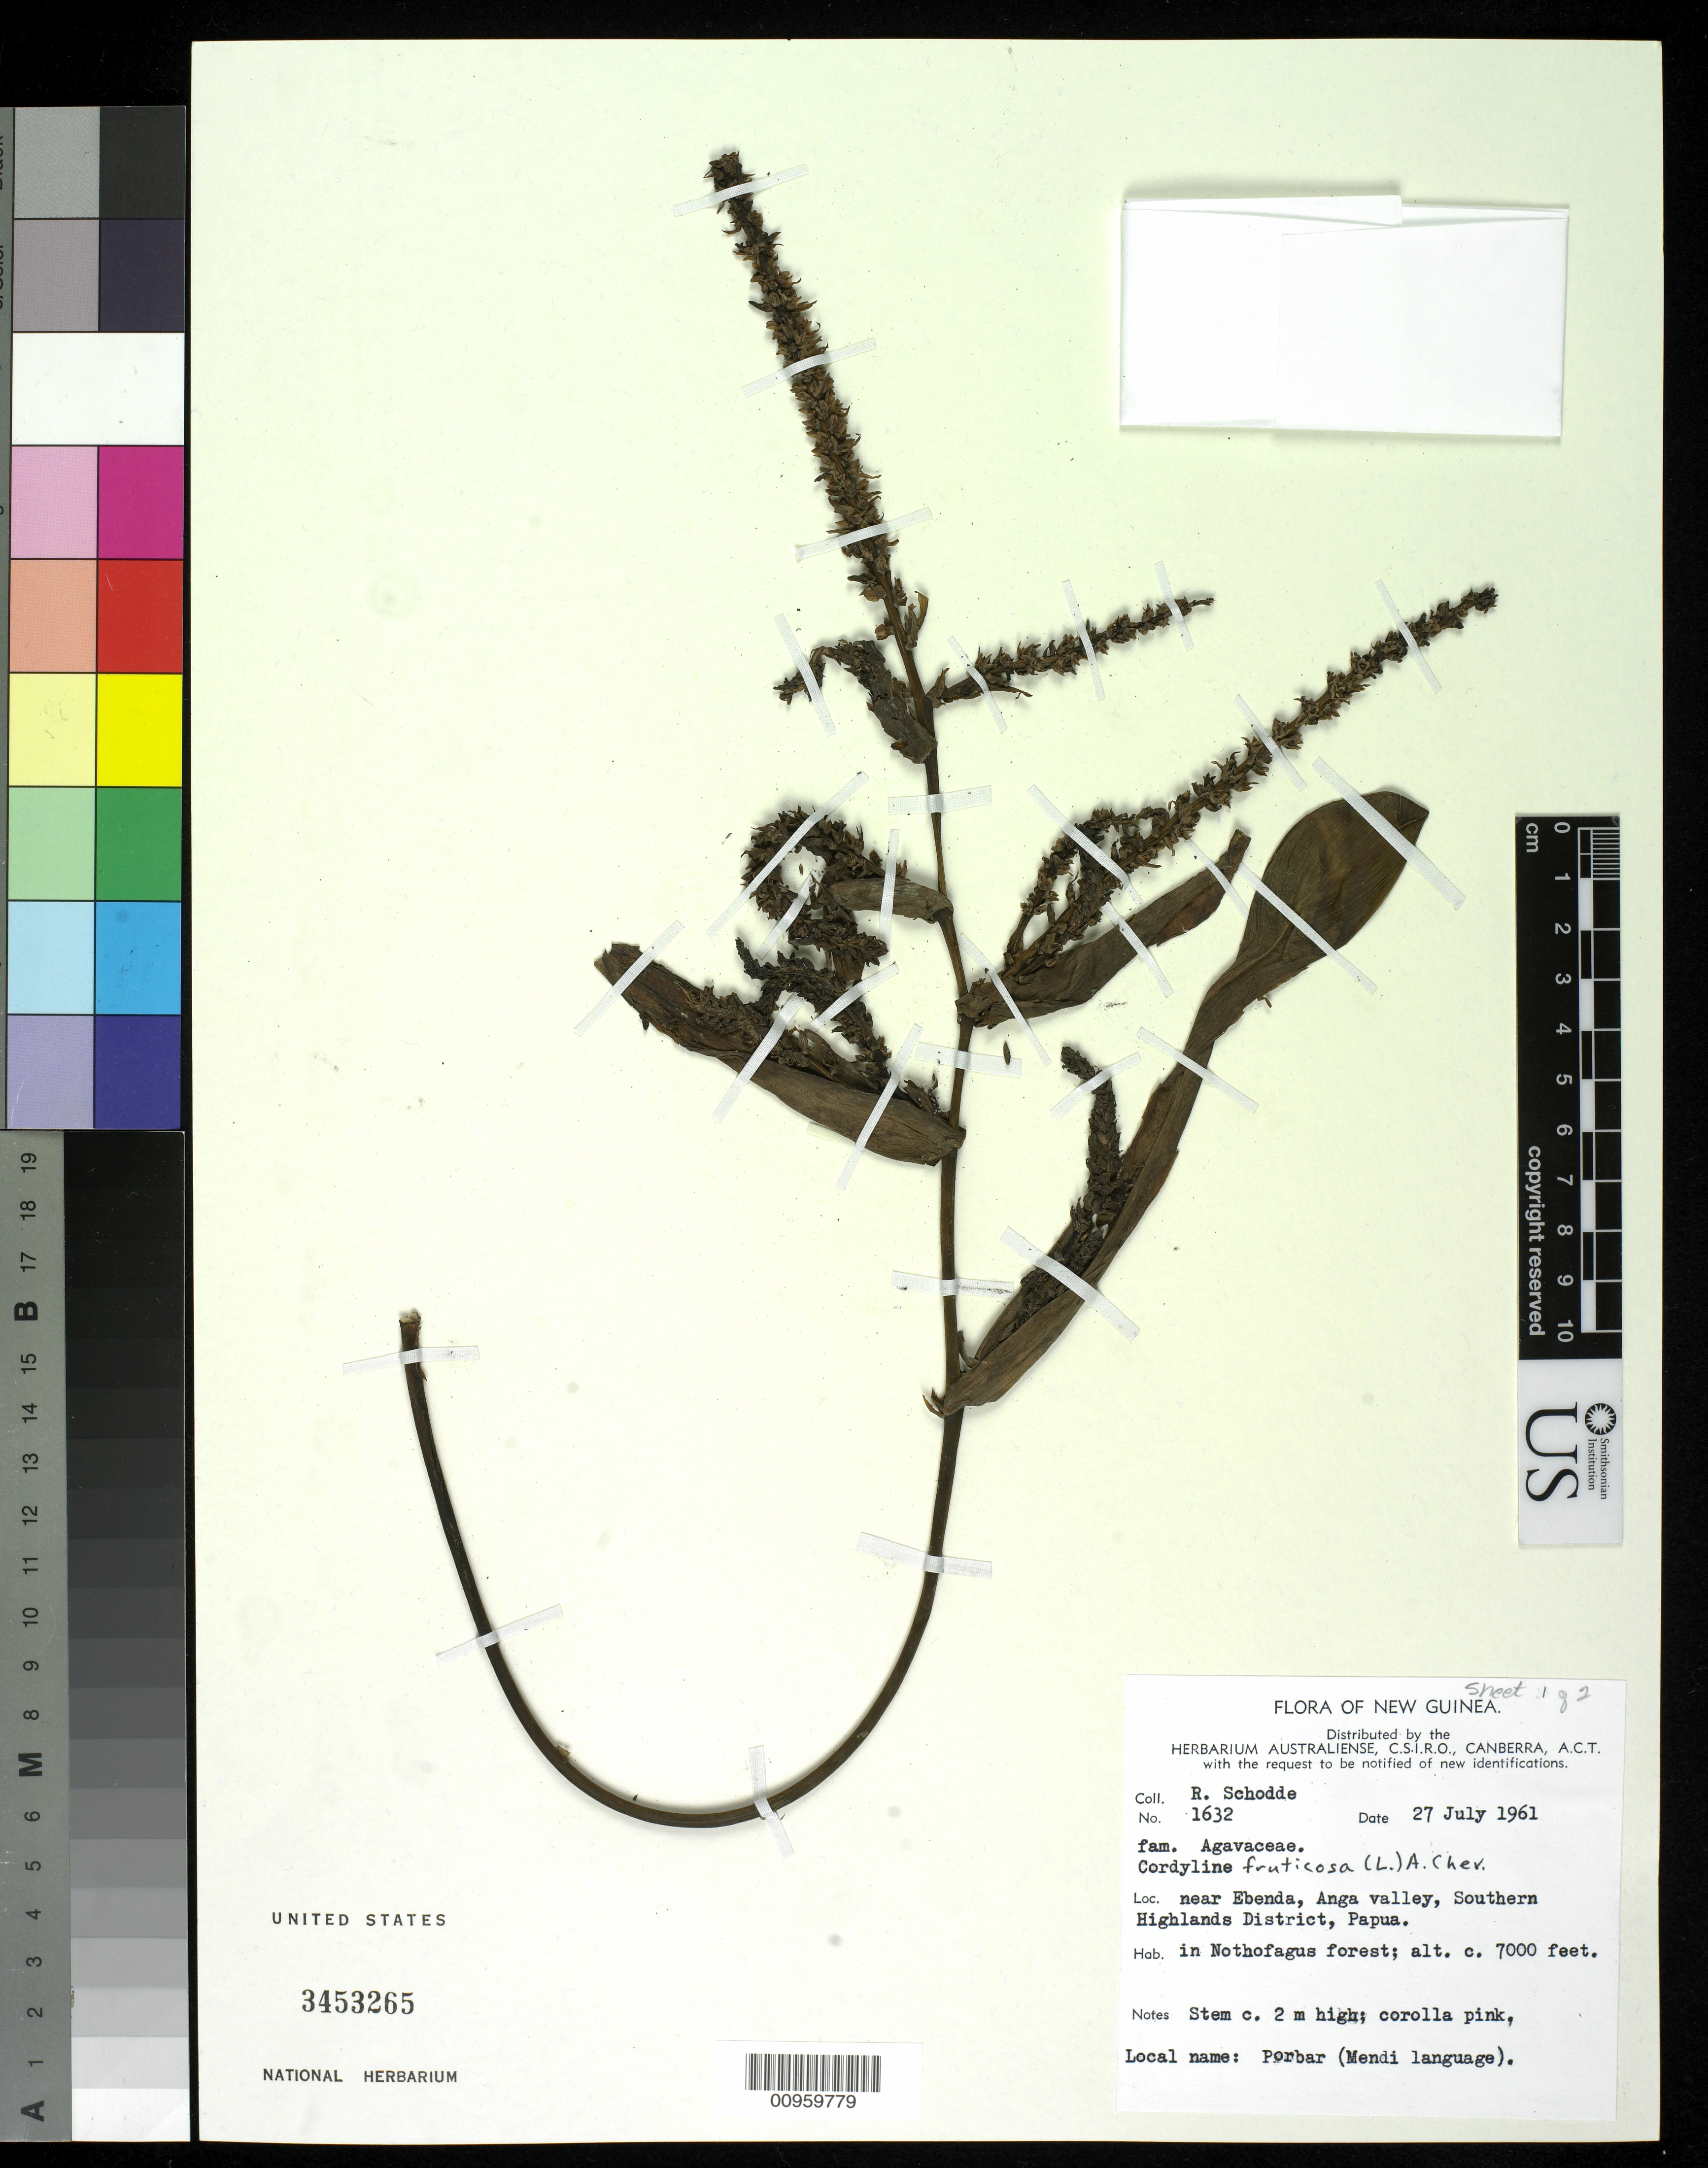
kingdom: Plantae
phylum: Tracheophyta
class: Liliopsida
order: Asparagales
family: Asparagaceae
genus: Cordyline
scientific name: Cordyline fruticosa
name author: (L.) A. Chev.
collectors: R. Schodde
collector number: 1632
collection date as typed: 27 Jul 1961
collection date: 1961-07-27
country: Papua New Guinea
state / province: Southern Highlands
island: New Guinea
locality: near Ebenda, Anga valley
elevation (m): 2134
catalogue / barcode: US 3453265